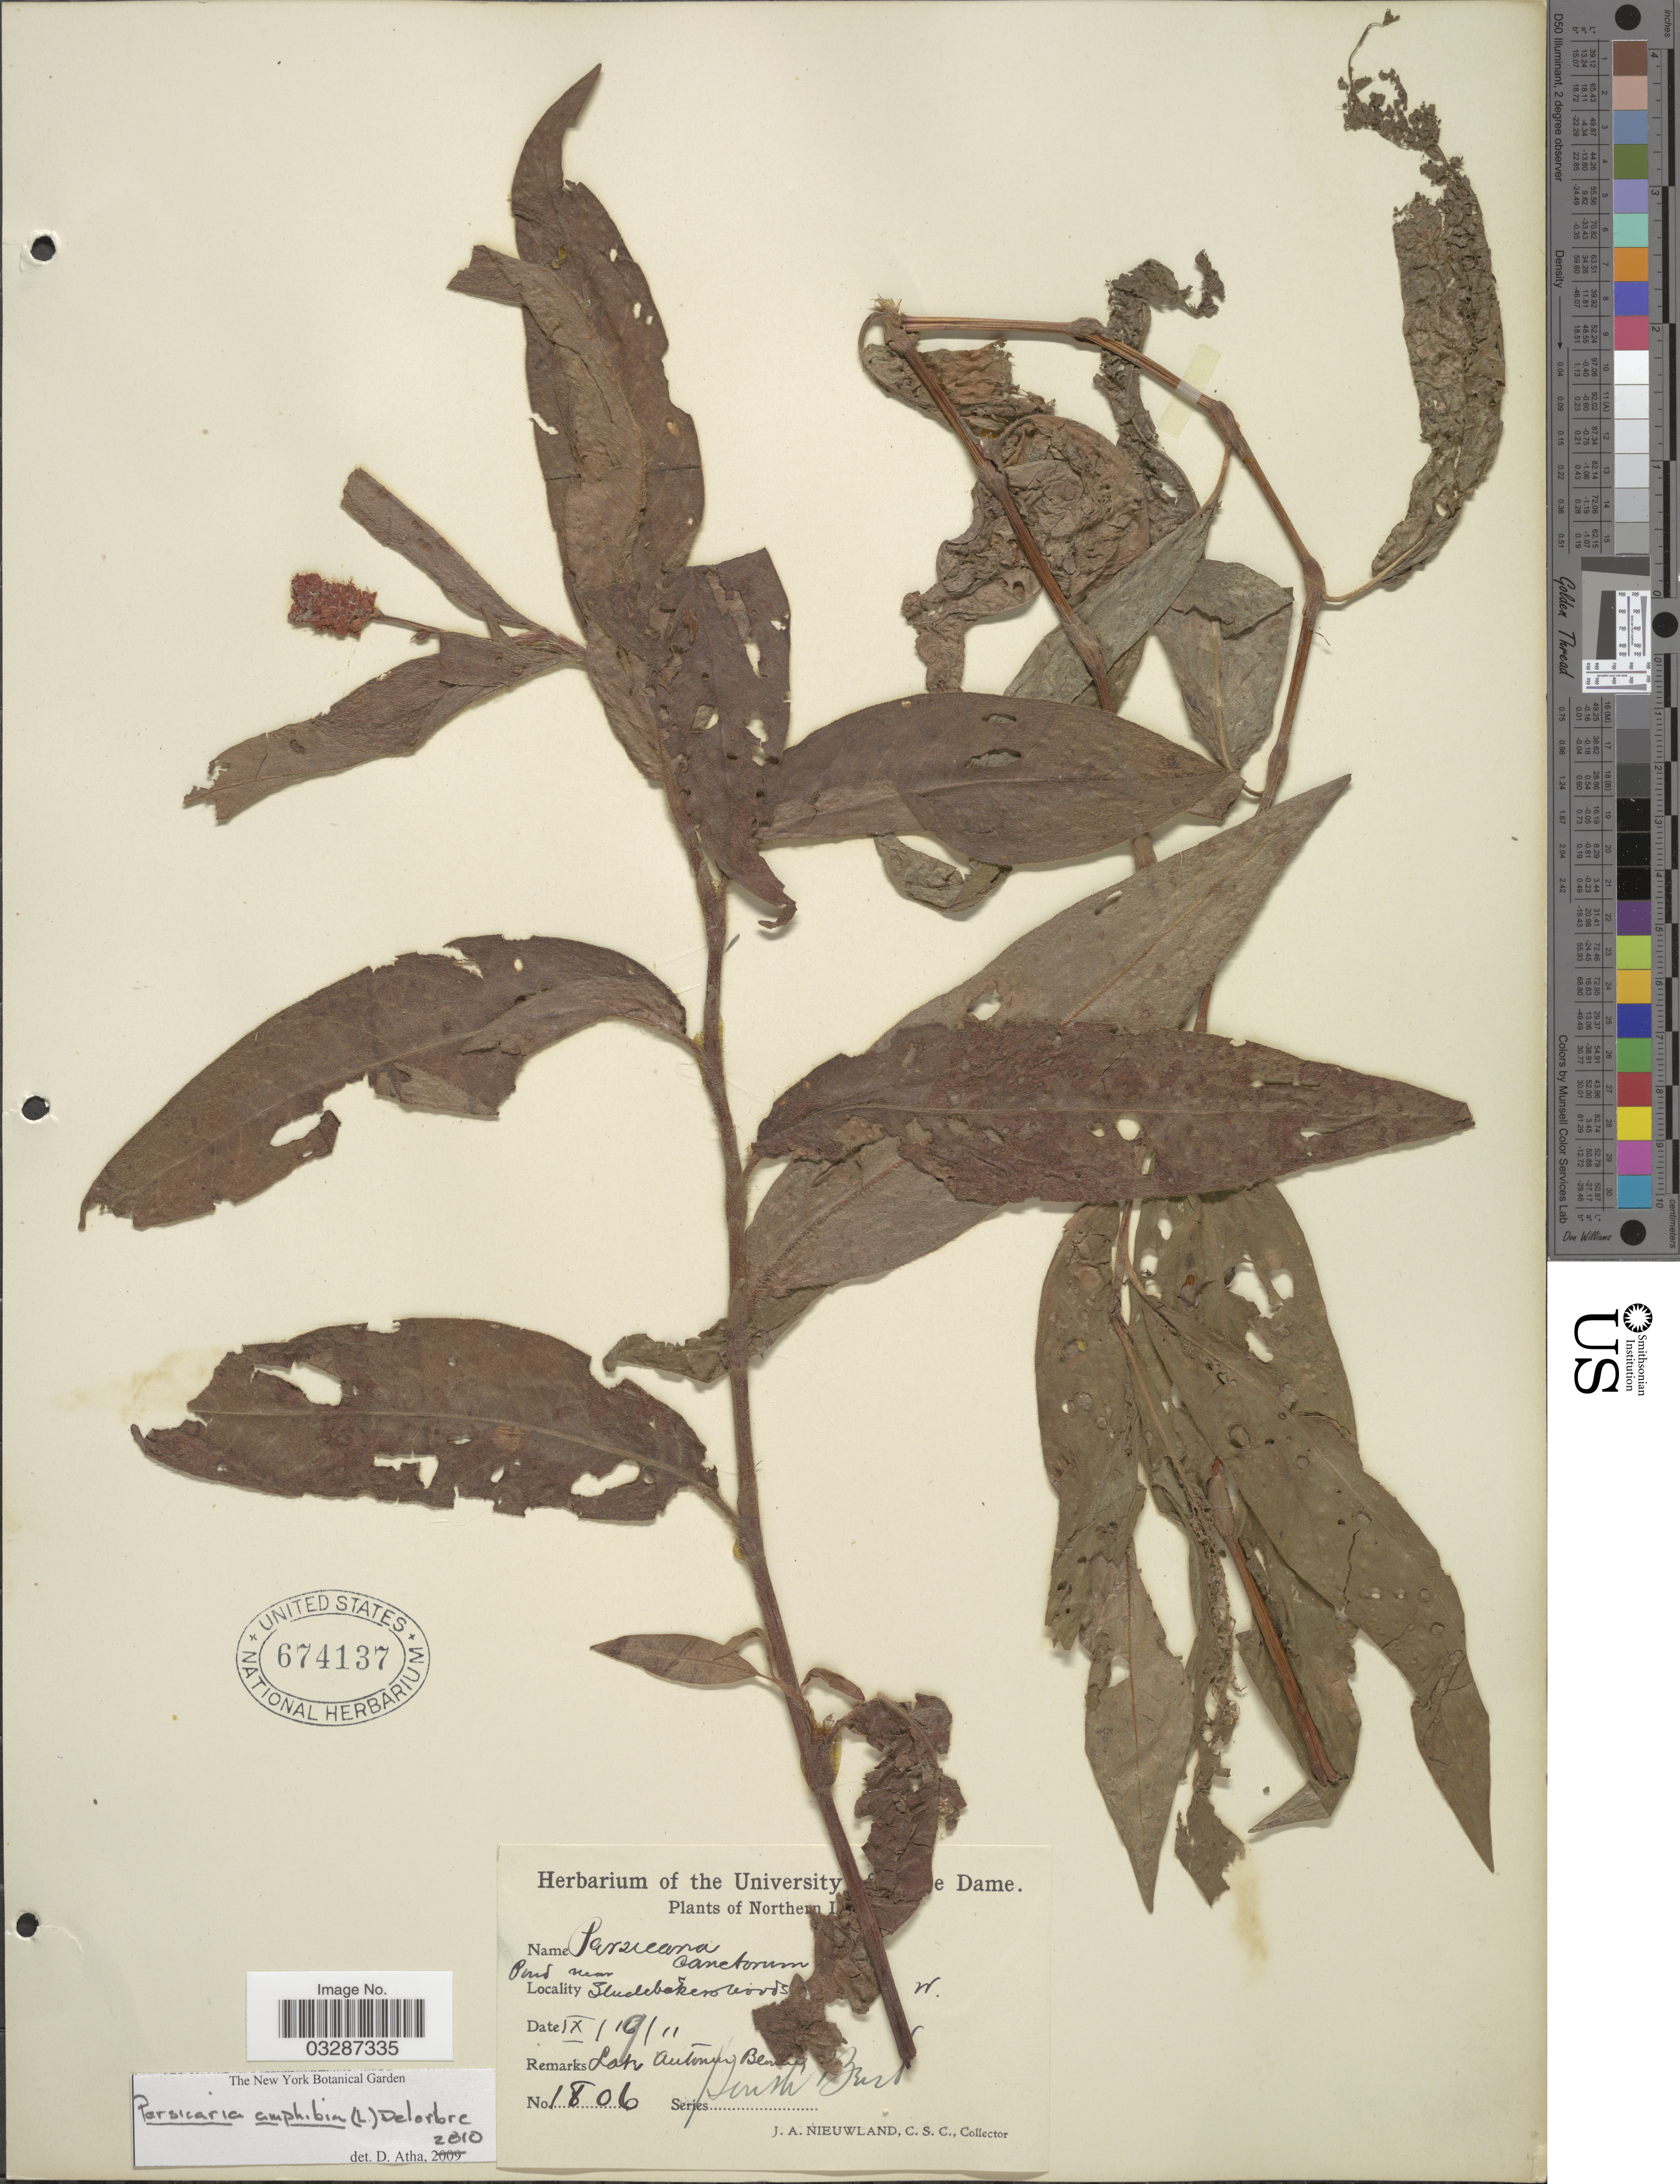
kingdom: Plantae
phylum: Tracheophyta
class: Magnoliopsida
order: Caryophyllales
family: Polygonaceae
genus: Persicaria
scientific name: Persicaria amphibia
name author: (L.) Delarbre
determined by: Atha, D. E.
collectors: J. A. Nieuwland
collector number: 1806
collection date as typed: Transcribed d/m/y: 19/9/11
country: United States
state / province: Indiana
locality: Studebakers woods [illegible text] W.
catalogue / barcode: US 674137